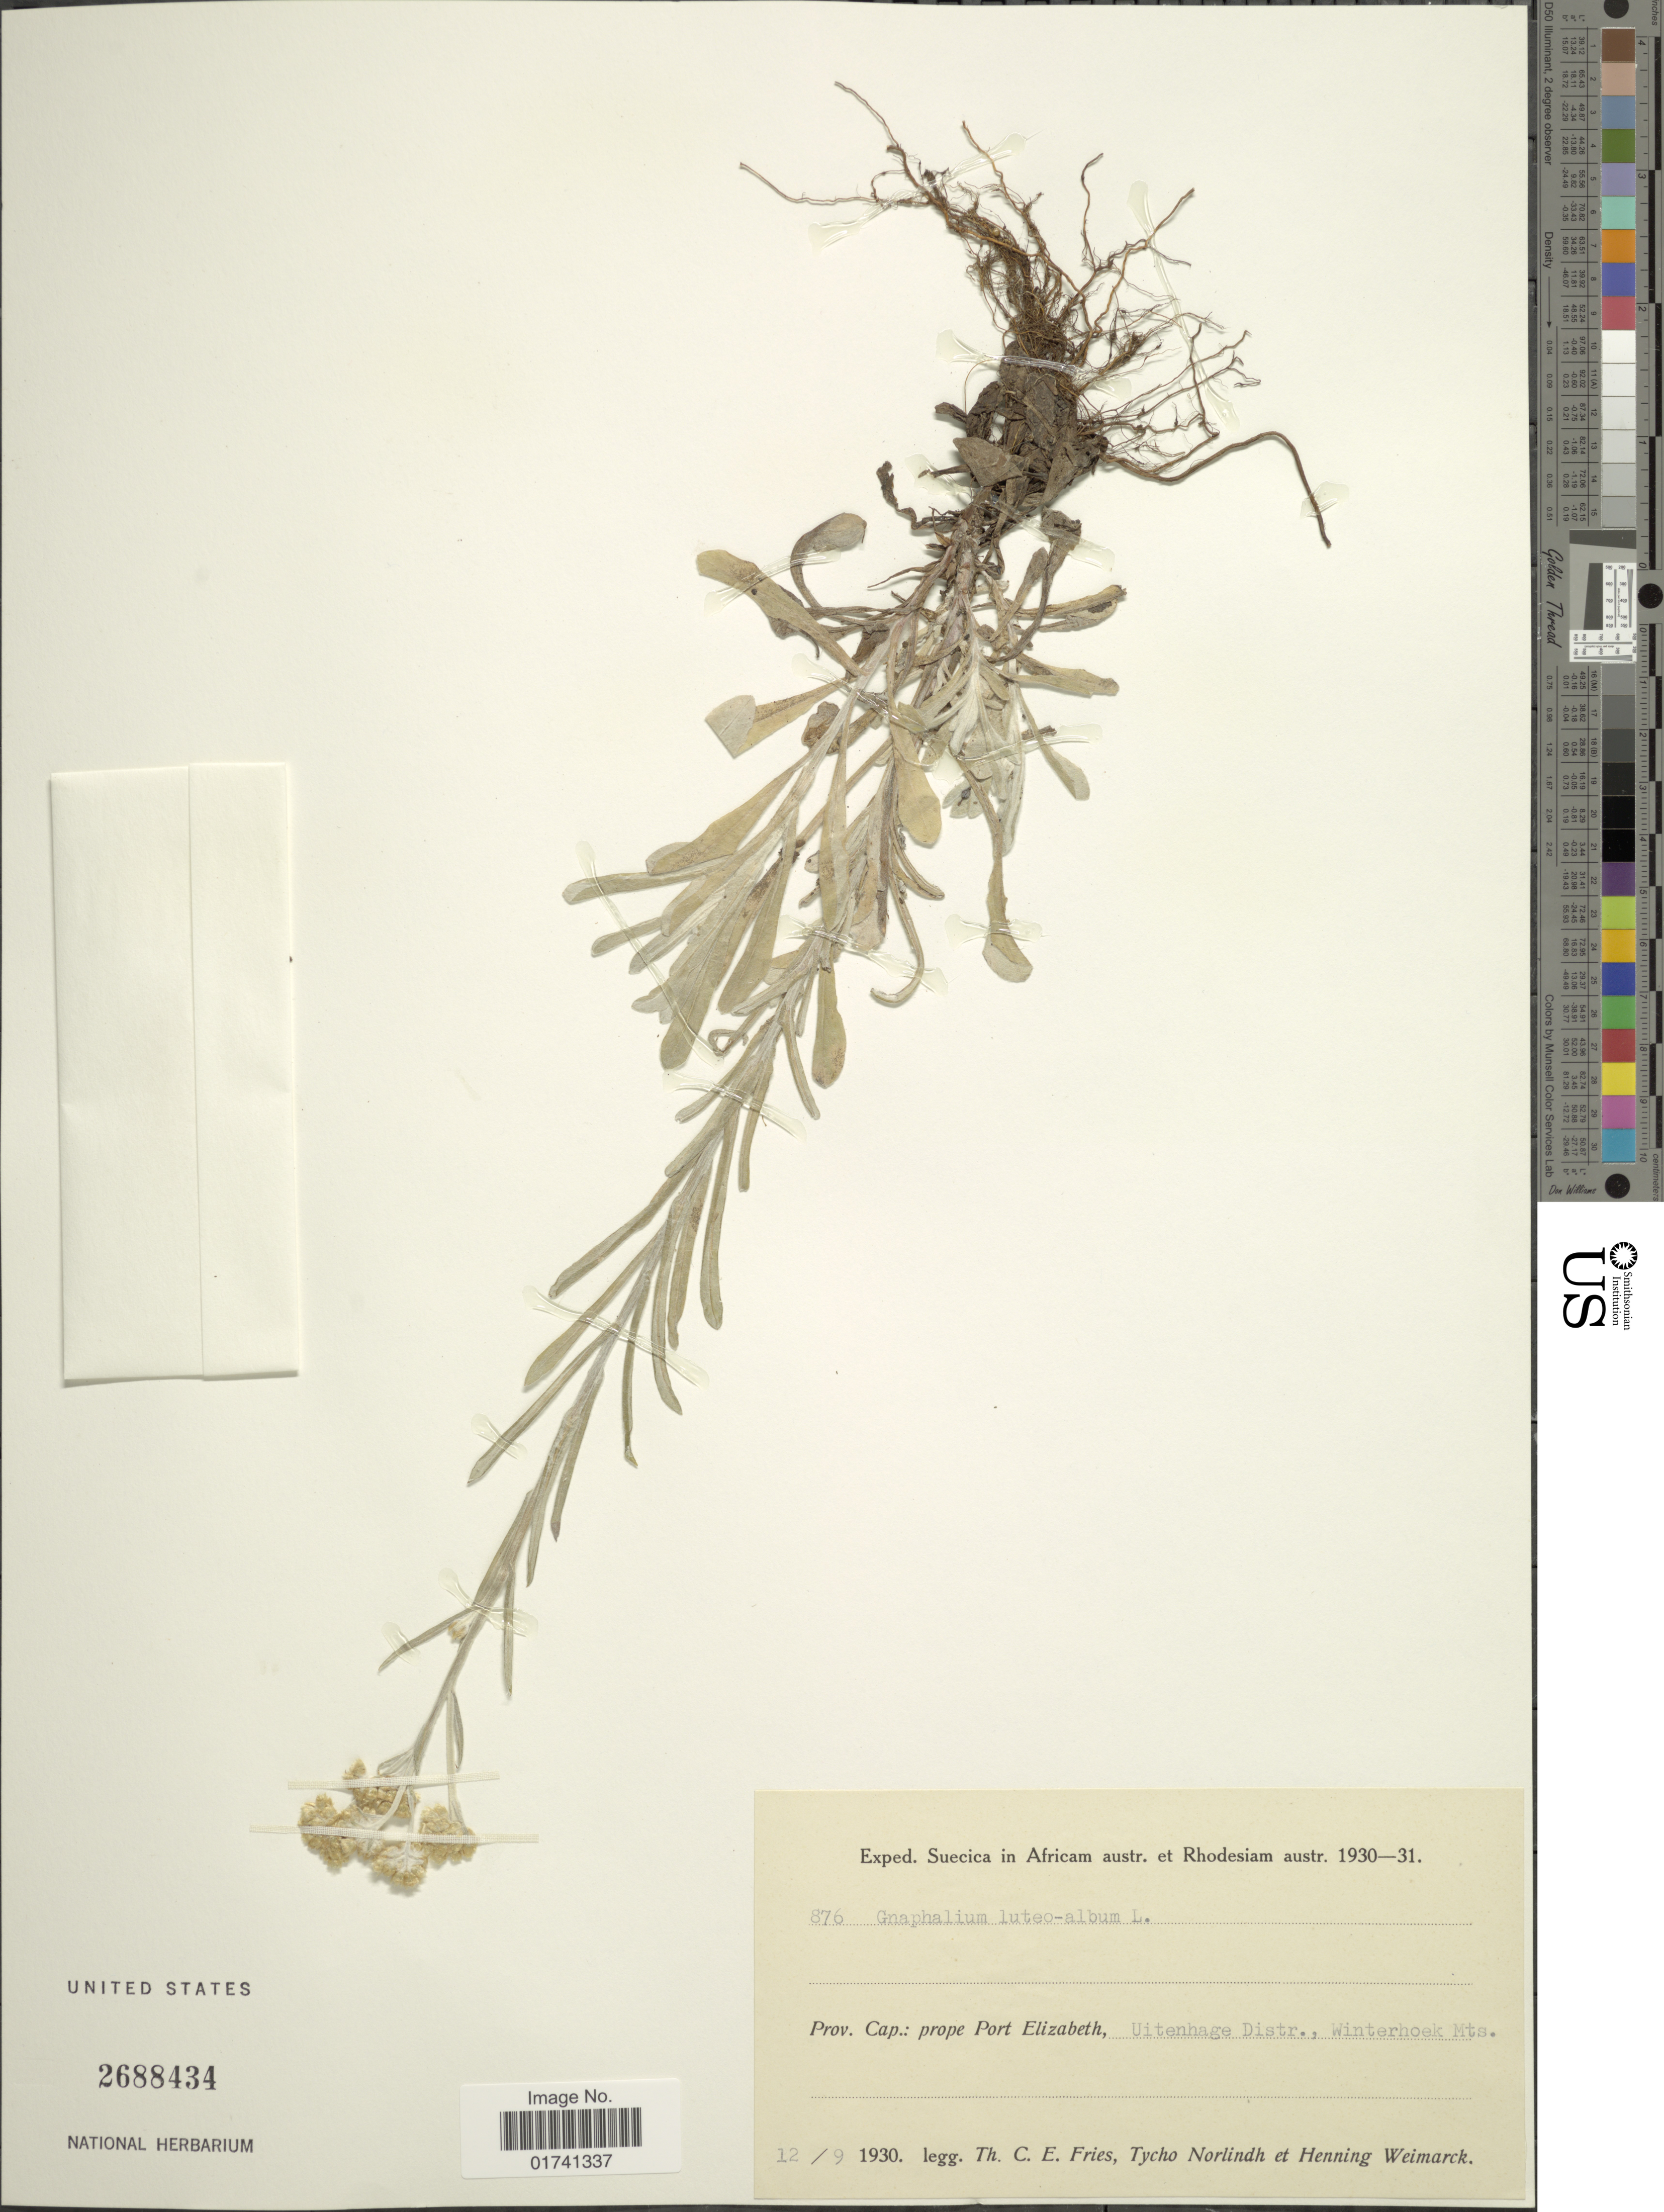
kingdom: Plantae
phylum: Tracheophyta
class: Magnoliopsida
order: Asterales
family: Asteraceae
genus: Laphangium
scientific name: Laphangium luteoalbum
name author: (L.) Tzvelev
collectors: T. C. E. Fries, N. T. Norlindh & H. Weimarck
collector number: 876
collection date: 1930-09-12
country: South Africa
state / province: Eastern Cape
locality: Suecia in African austr. et Rhodesian austr., Prov. Cap.: prope Port Elizabeth, Uitenhafe Distr., Winterhoek Mts.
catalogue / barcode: US 2688434